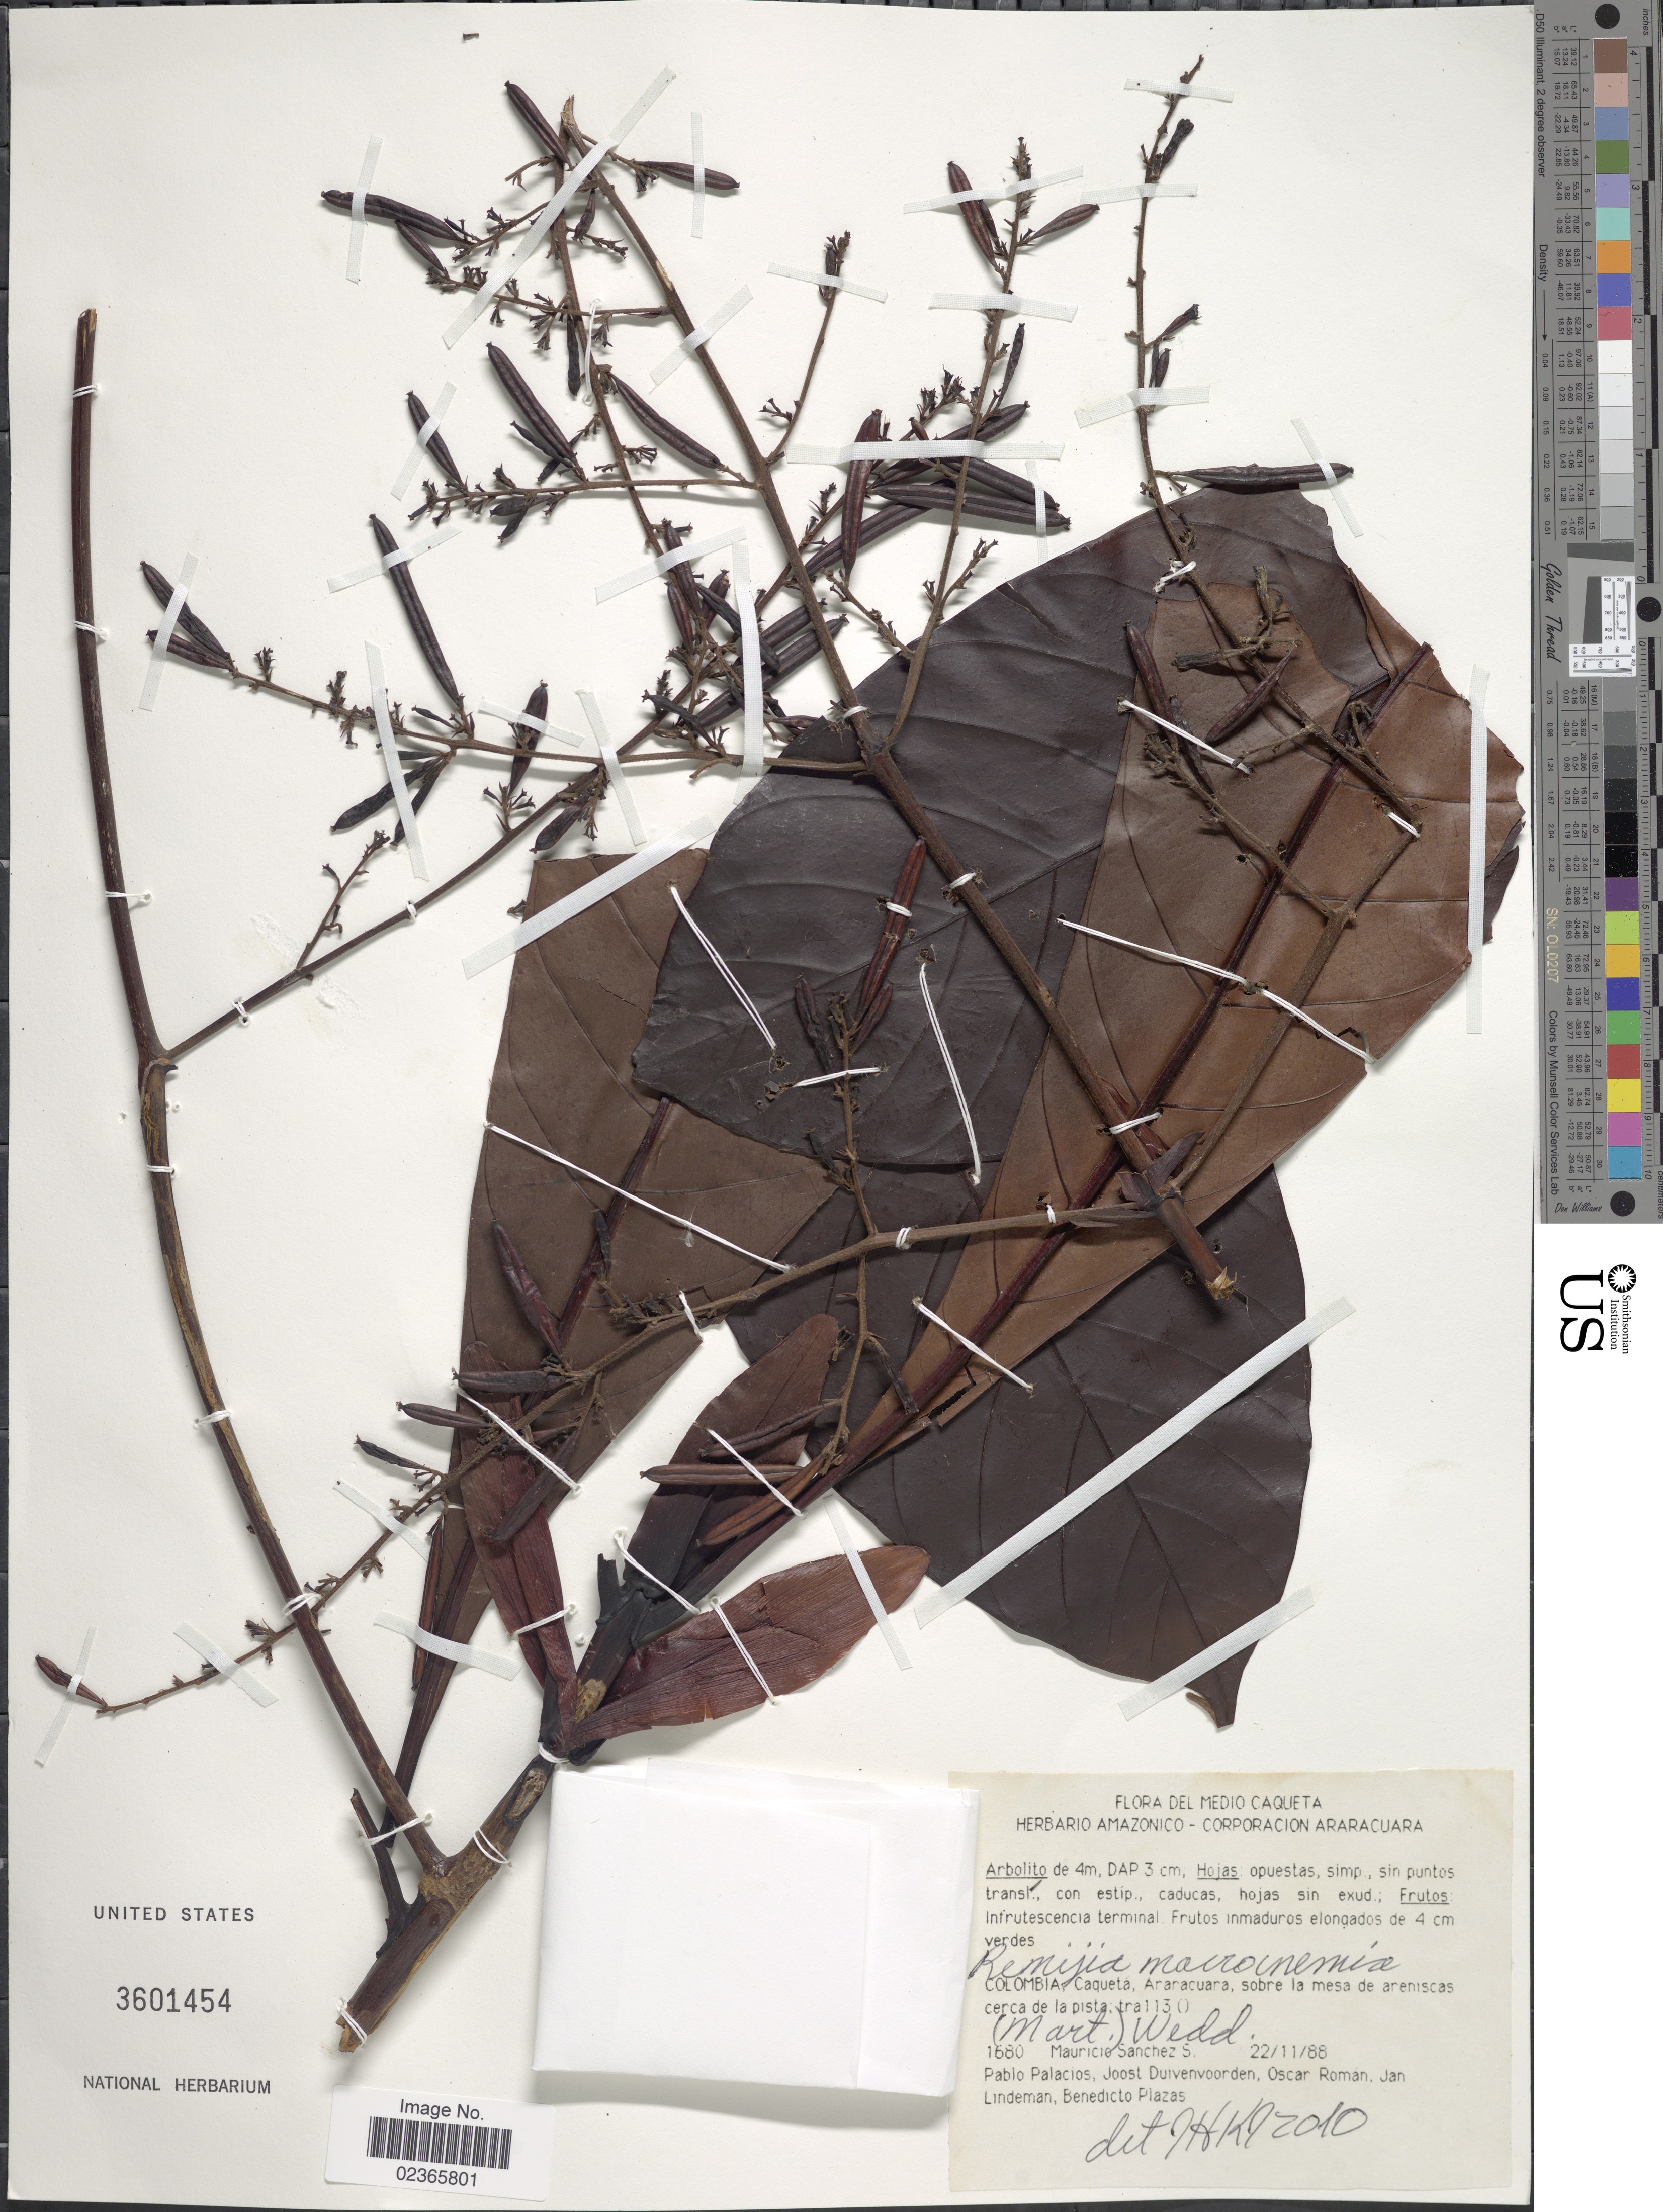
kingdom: Plantae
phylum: Tracheophyta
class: Magnoliopsida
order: Gentianales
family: Rubiaceae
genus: Remijia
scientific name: Remijia macrocnemia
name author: (Mart.) Wedd.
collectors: M. Sanchez S., P. Palacios, J. Duivenvoorden, O. Ramon & et al.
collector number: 1680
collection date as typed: Transcribed d/m/y: 22/11/88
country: Colombia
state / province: Caquetá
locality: Araracuara, sobre la mesa de areniscas cerca de la pista; tra 1130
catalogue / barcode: US 3601454